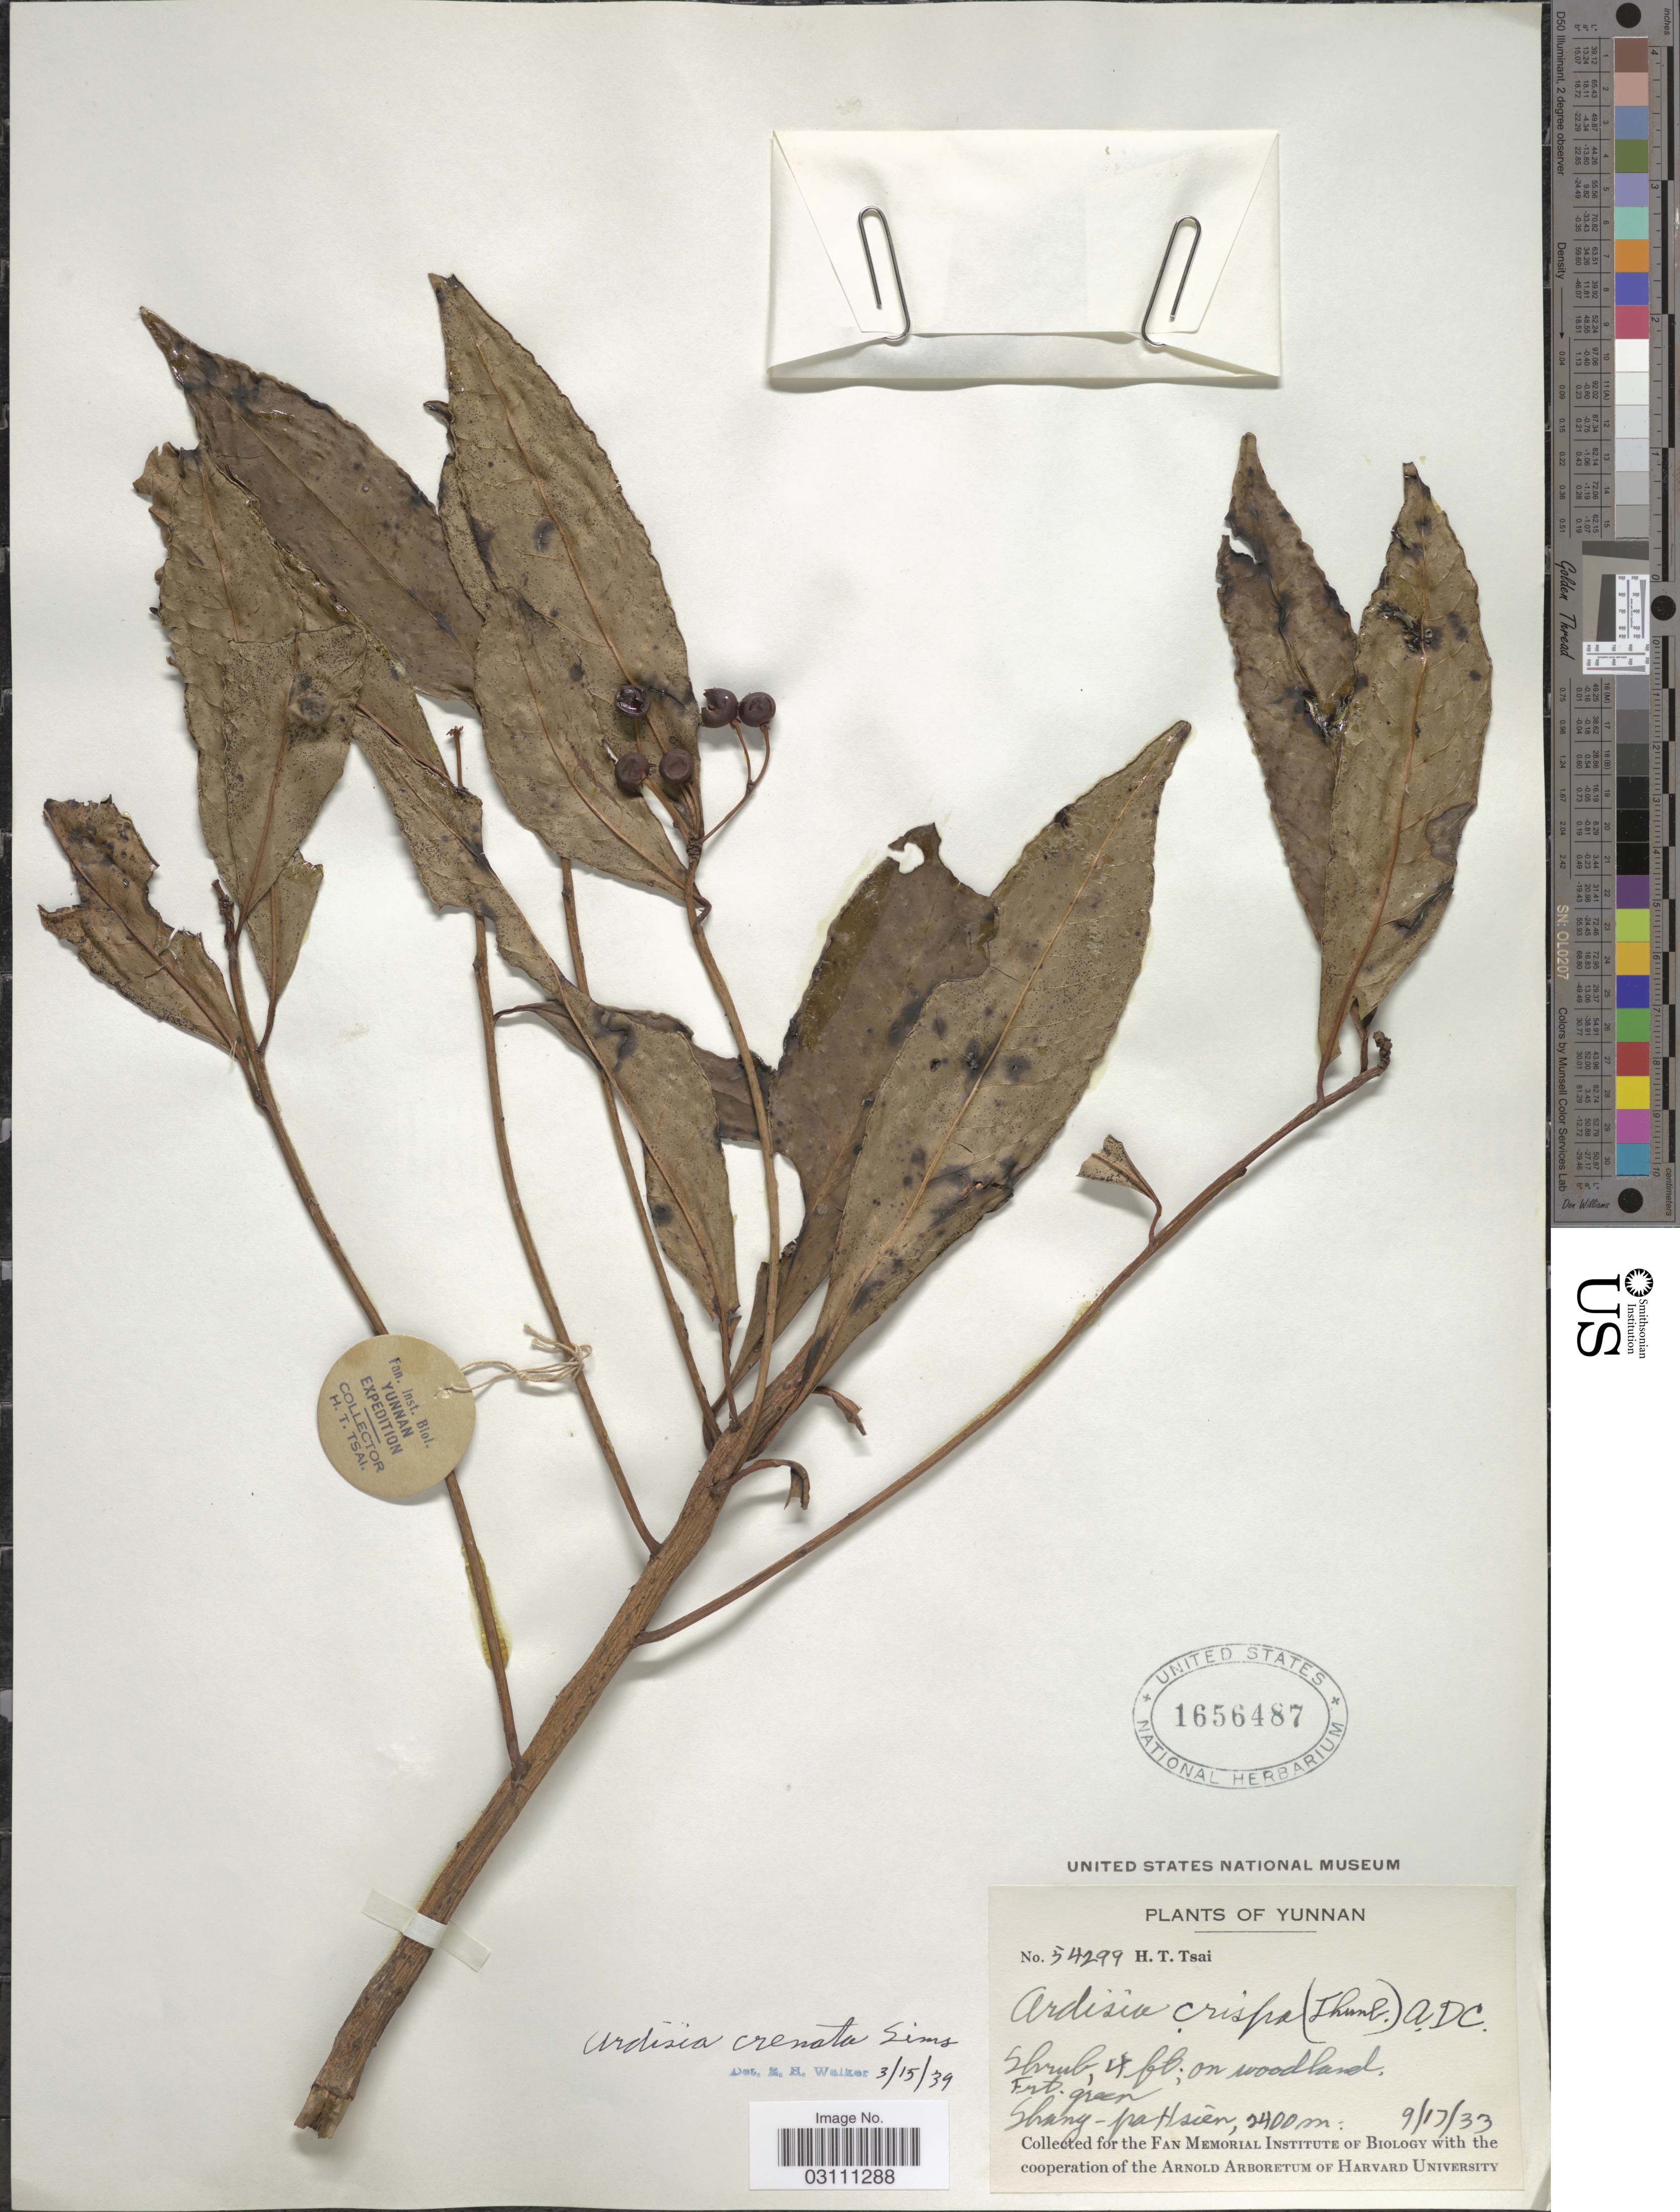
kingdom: Plantae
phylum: Tracheophyta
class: Magnoliopsida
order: Ericales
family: Primulaceae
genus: Ardisia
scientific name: Ardisia crenata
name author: Sims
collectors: H. Tsai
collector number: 54299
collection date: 1933-09-17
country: China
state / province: Yunnan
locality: Shang-pa Hsien.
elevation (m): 2400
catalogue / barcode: US 1656487